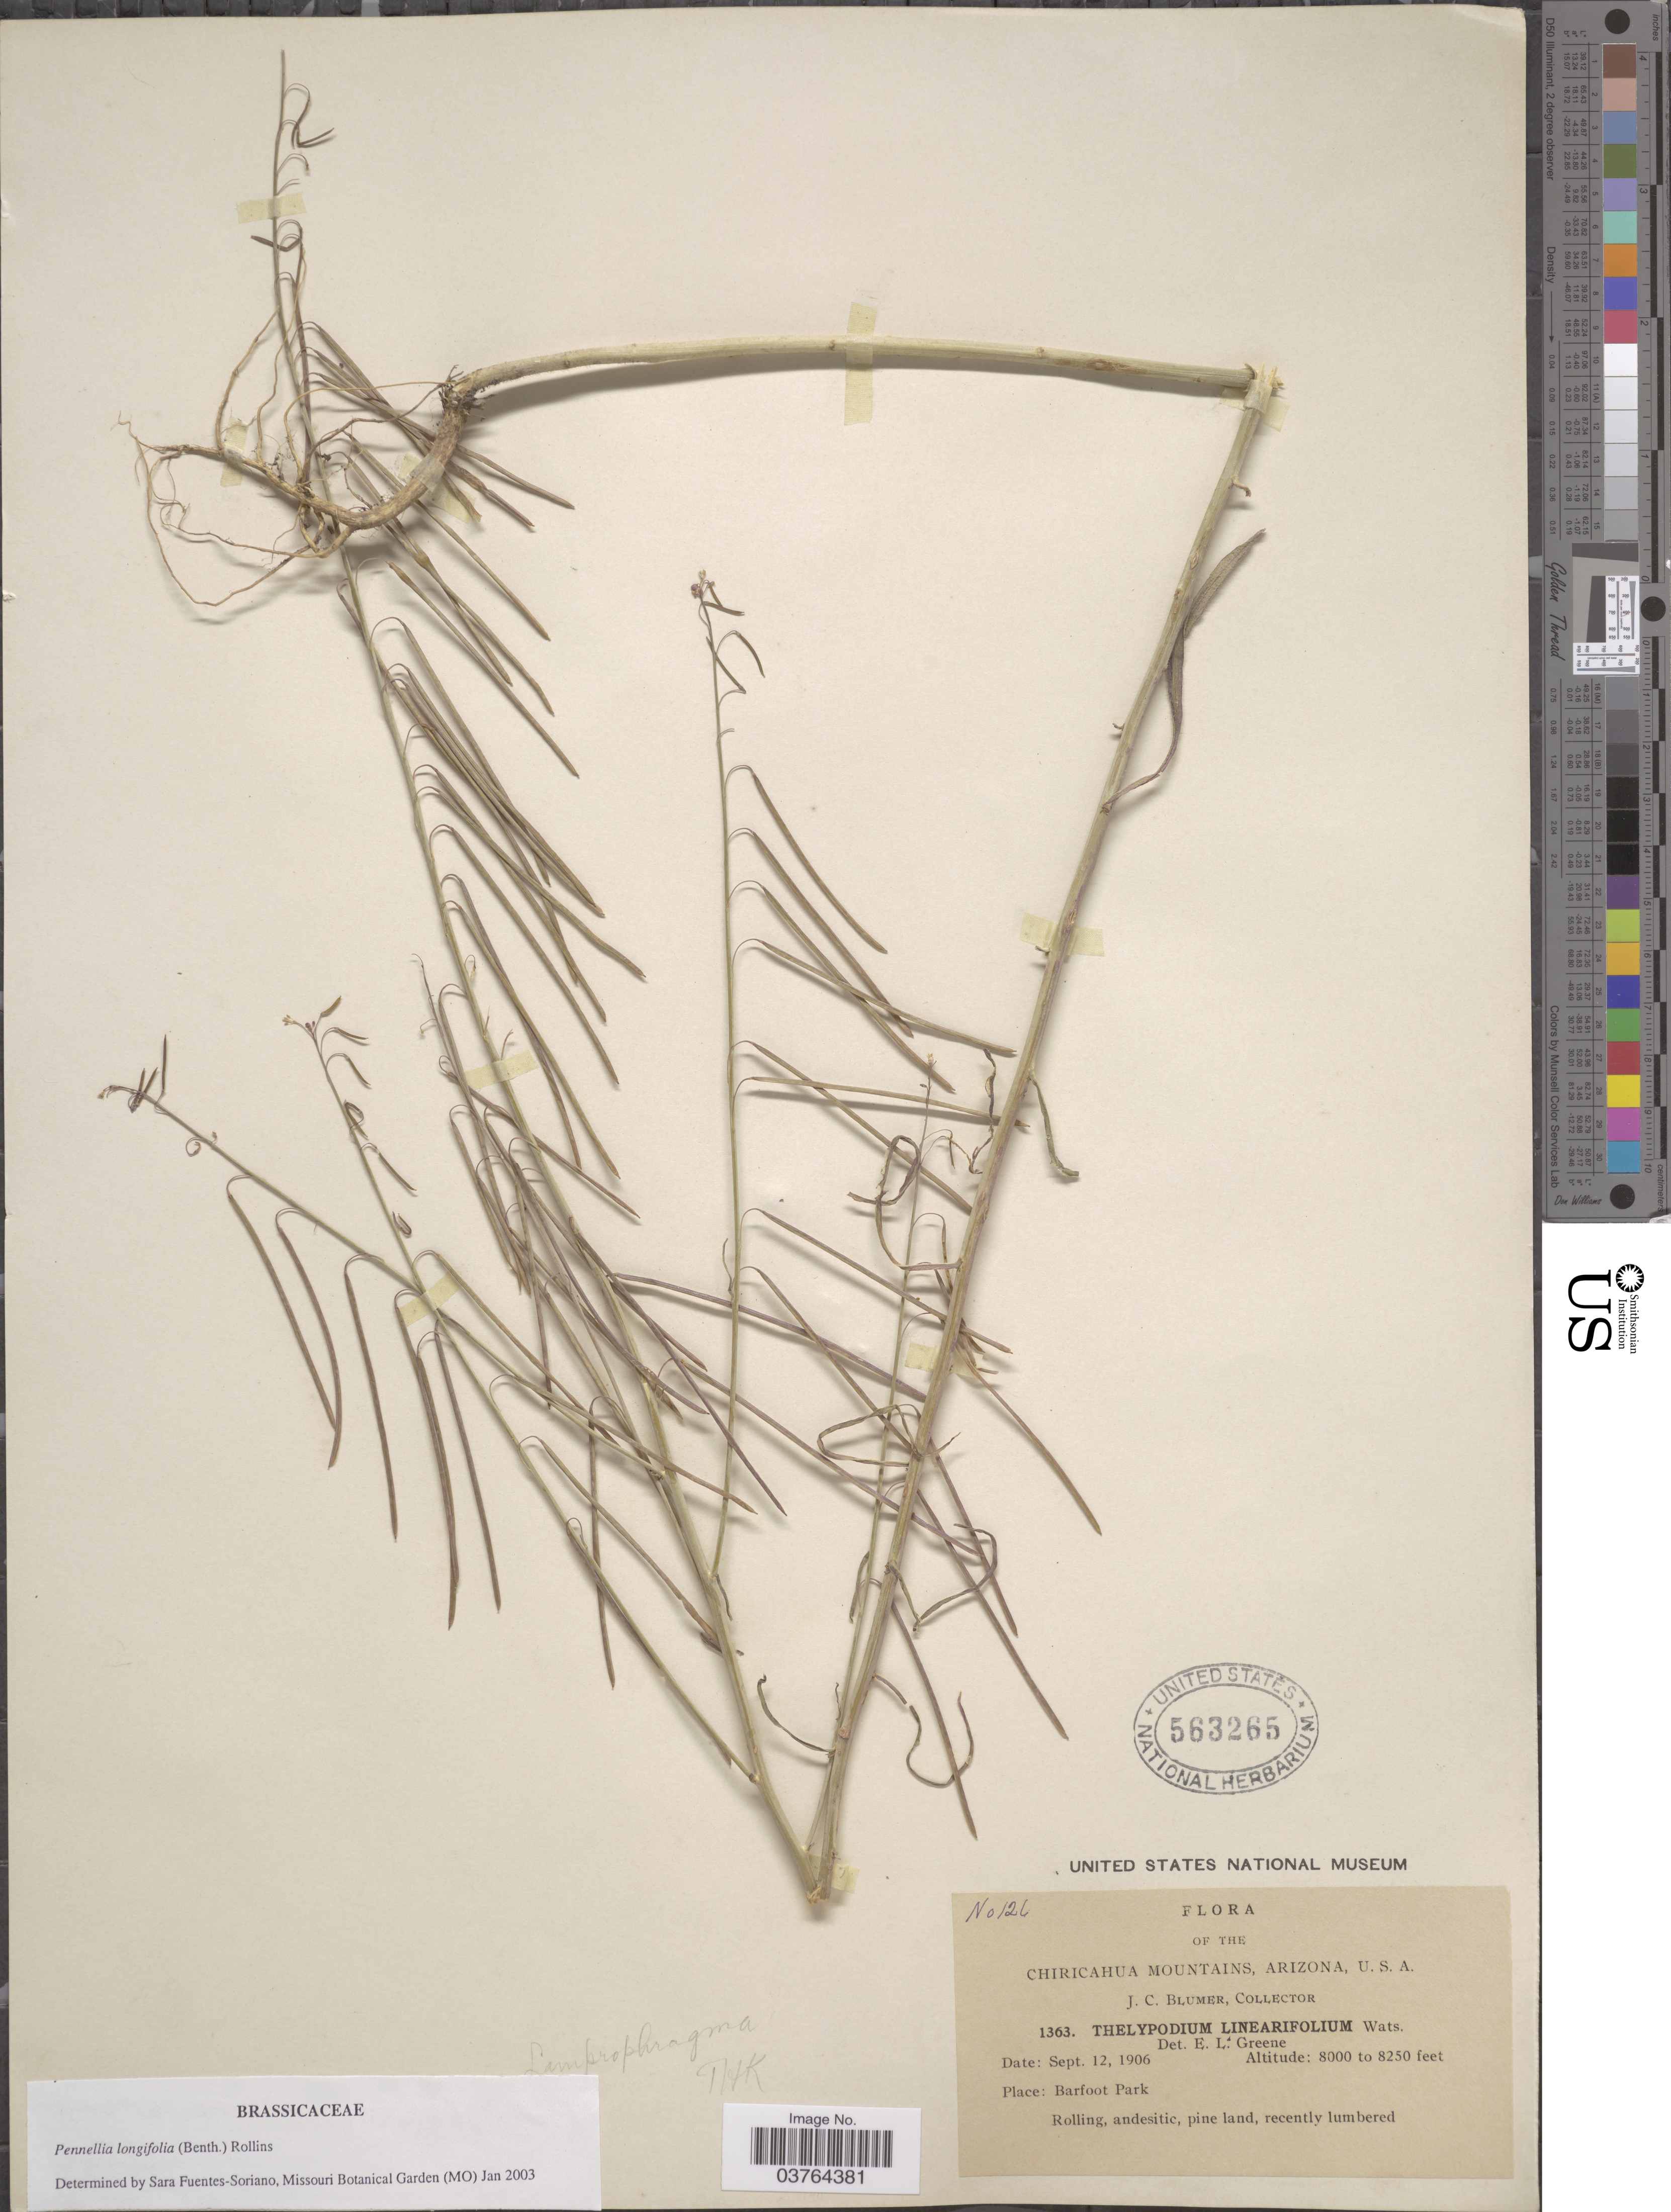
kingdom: Plantae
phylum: Tracheophyta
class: Magnoliopsida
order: Brassicales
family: Brassicaceae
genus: Pennellia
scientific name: Pennellia longifolia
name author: (Benth.) Rollins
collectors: J. C. Blumer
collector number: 126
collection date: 1906-09-12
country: United States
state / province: Arizona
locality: The Chiricahua Mountains. Barfoot Park.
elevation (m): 2438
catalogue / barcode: US 563265